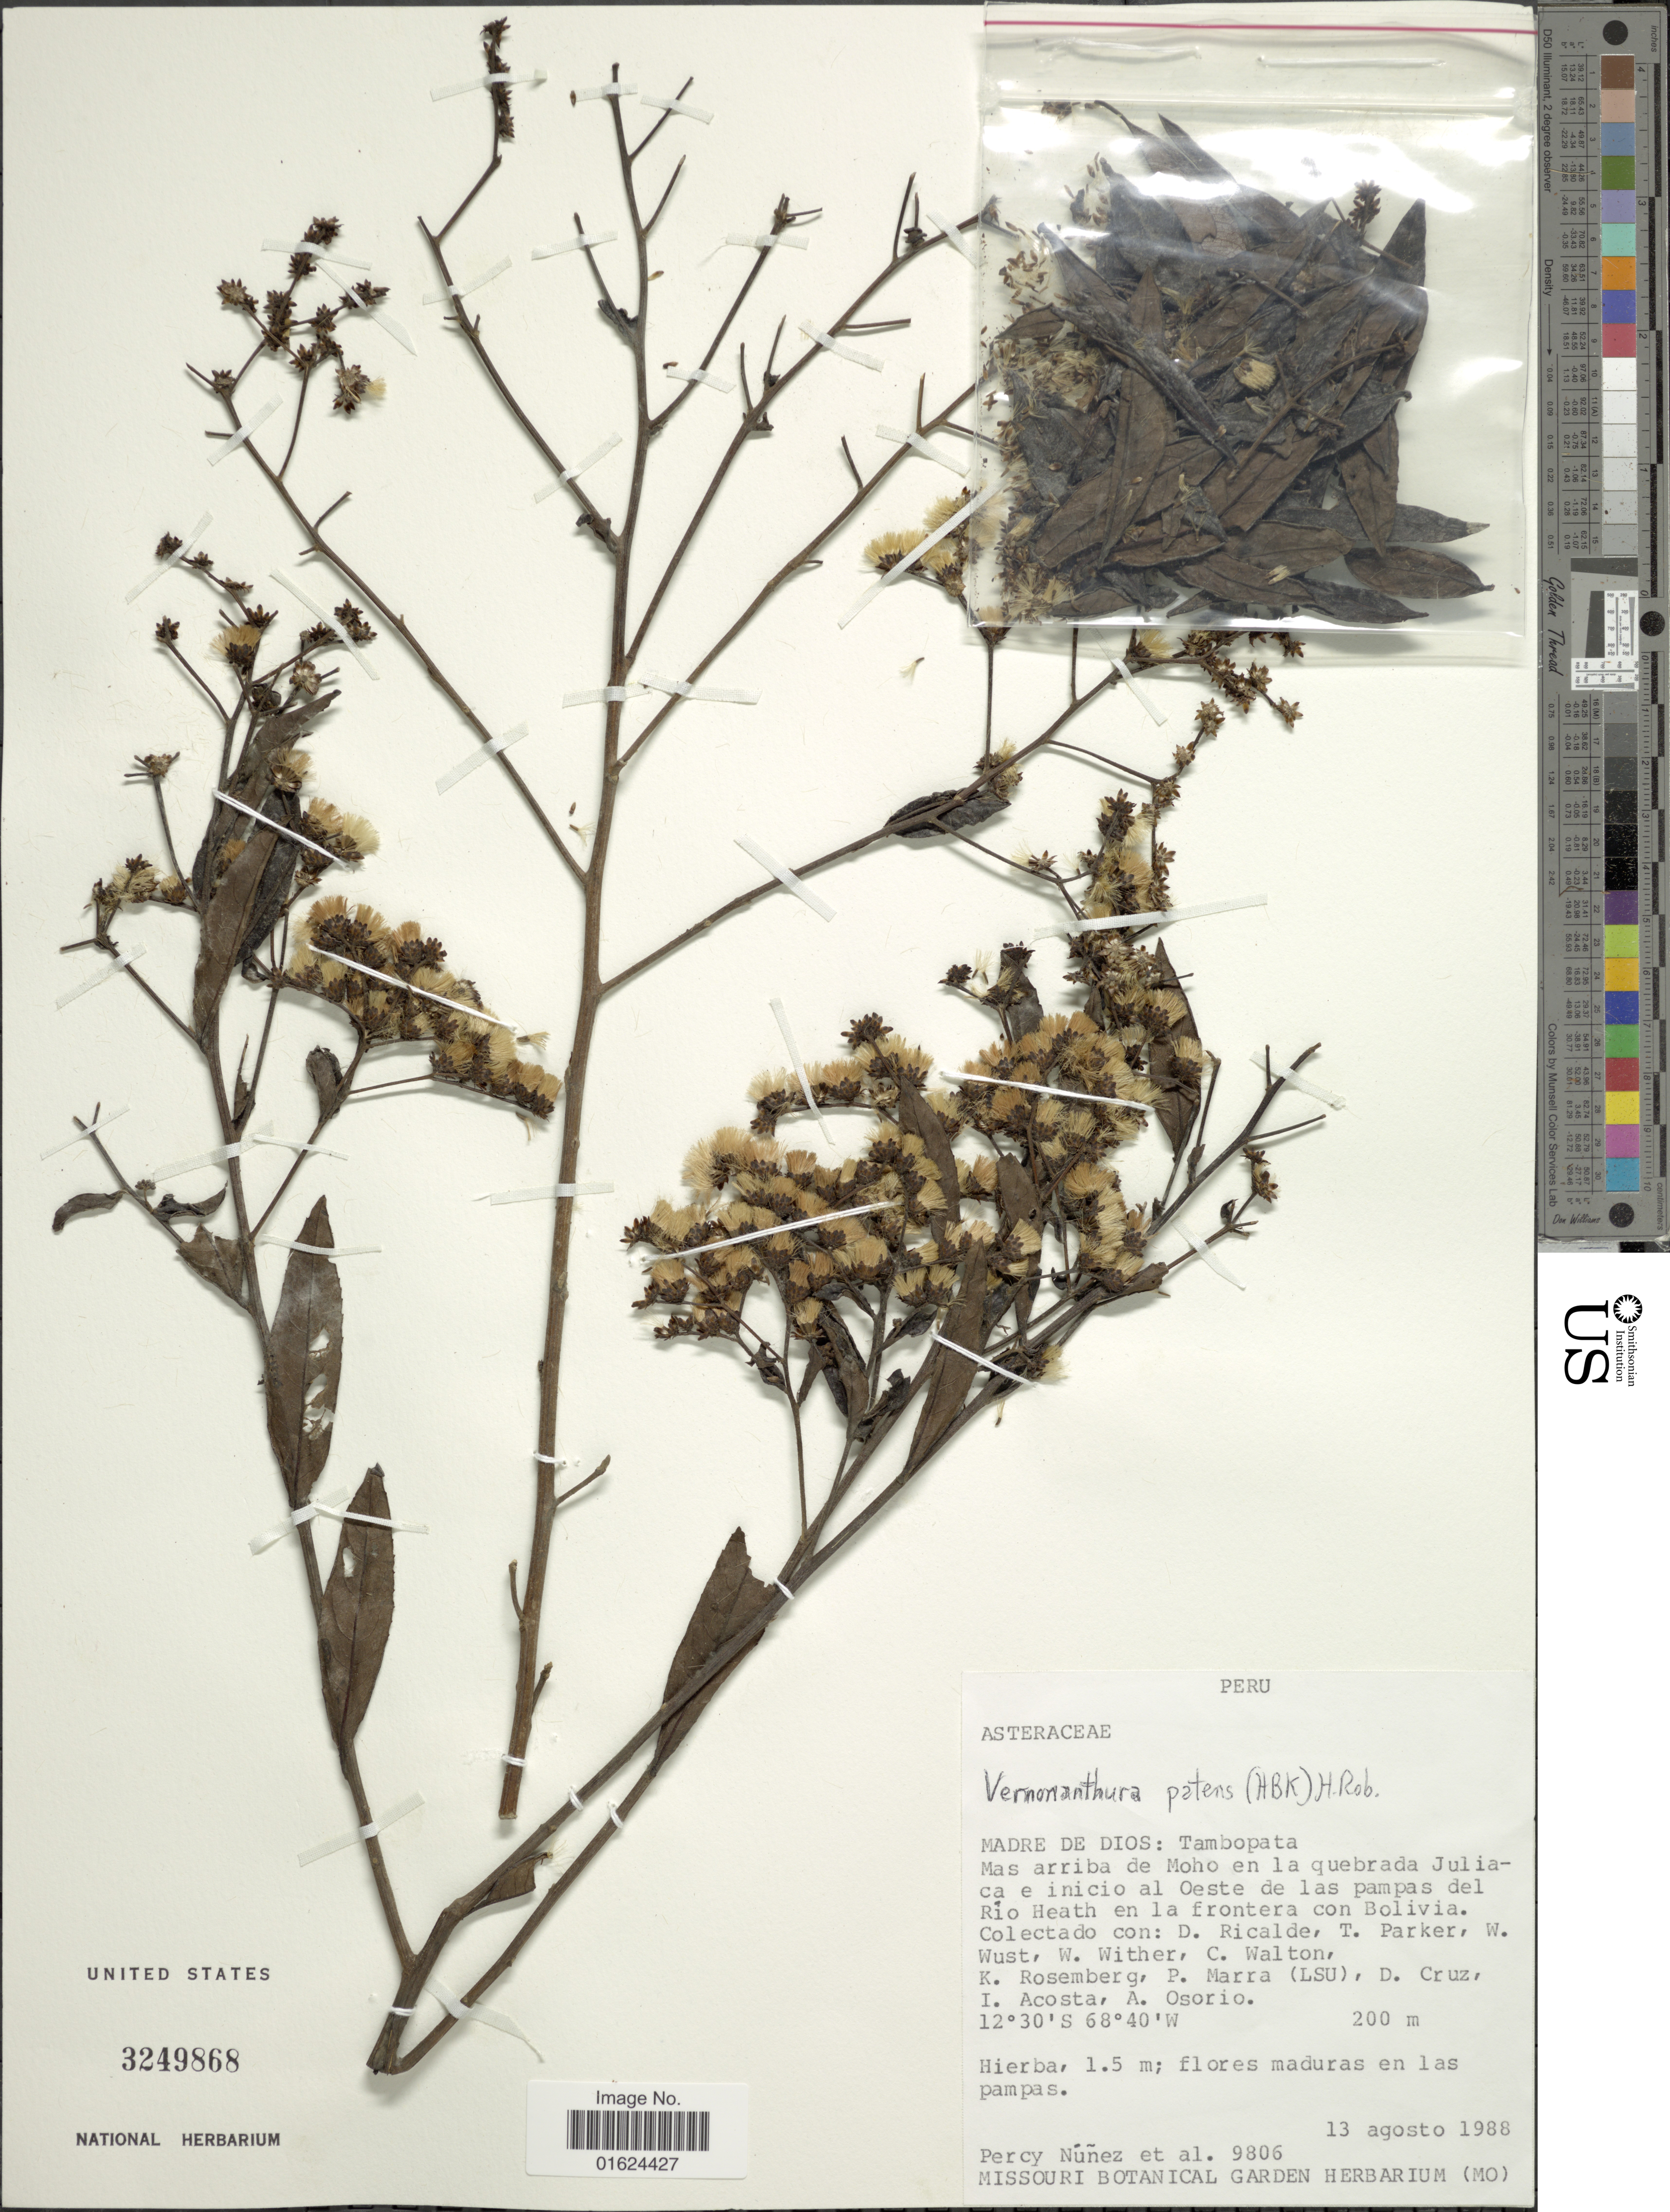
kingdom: Plantae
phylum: Tracheophyta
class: Magnoliopsida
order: Asterales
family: Asteraceae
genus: Vernonanthura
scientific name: Vernonanthura patens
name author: (Kunth) H. Rob.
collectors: P. Nuñez V. & et al.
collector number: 9806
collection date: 1988-08-13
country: Peru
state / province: Madre de Dios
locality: Tambopata, Mas arriba de Moho en la quebrada Juliaca e inicio al Oeste de las pampas del Río Heath en la frontera con Bolivia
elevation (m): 200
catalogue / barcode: US 3249868